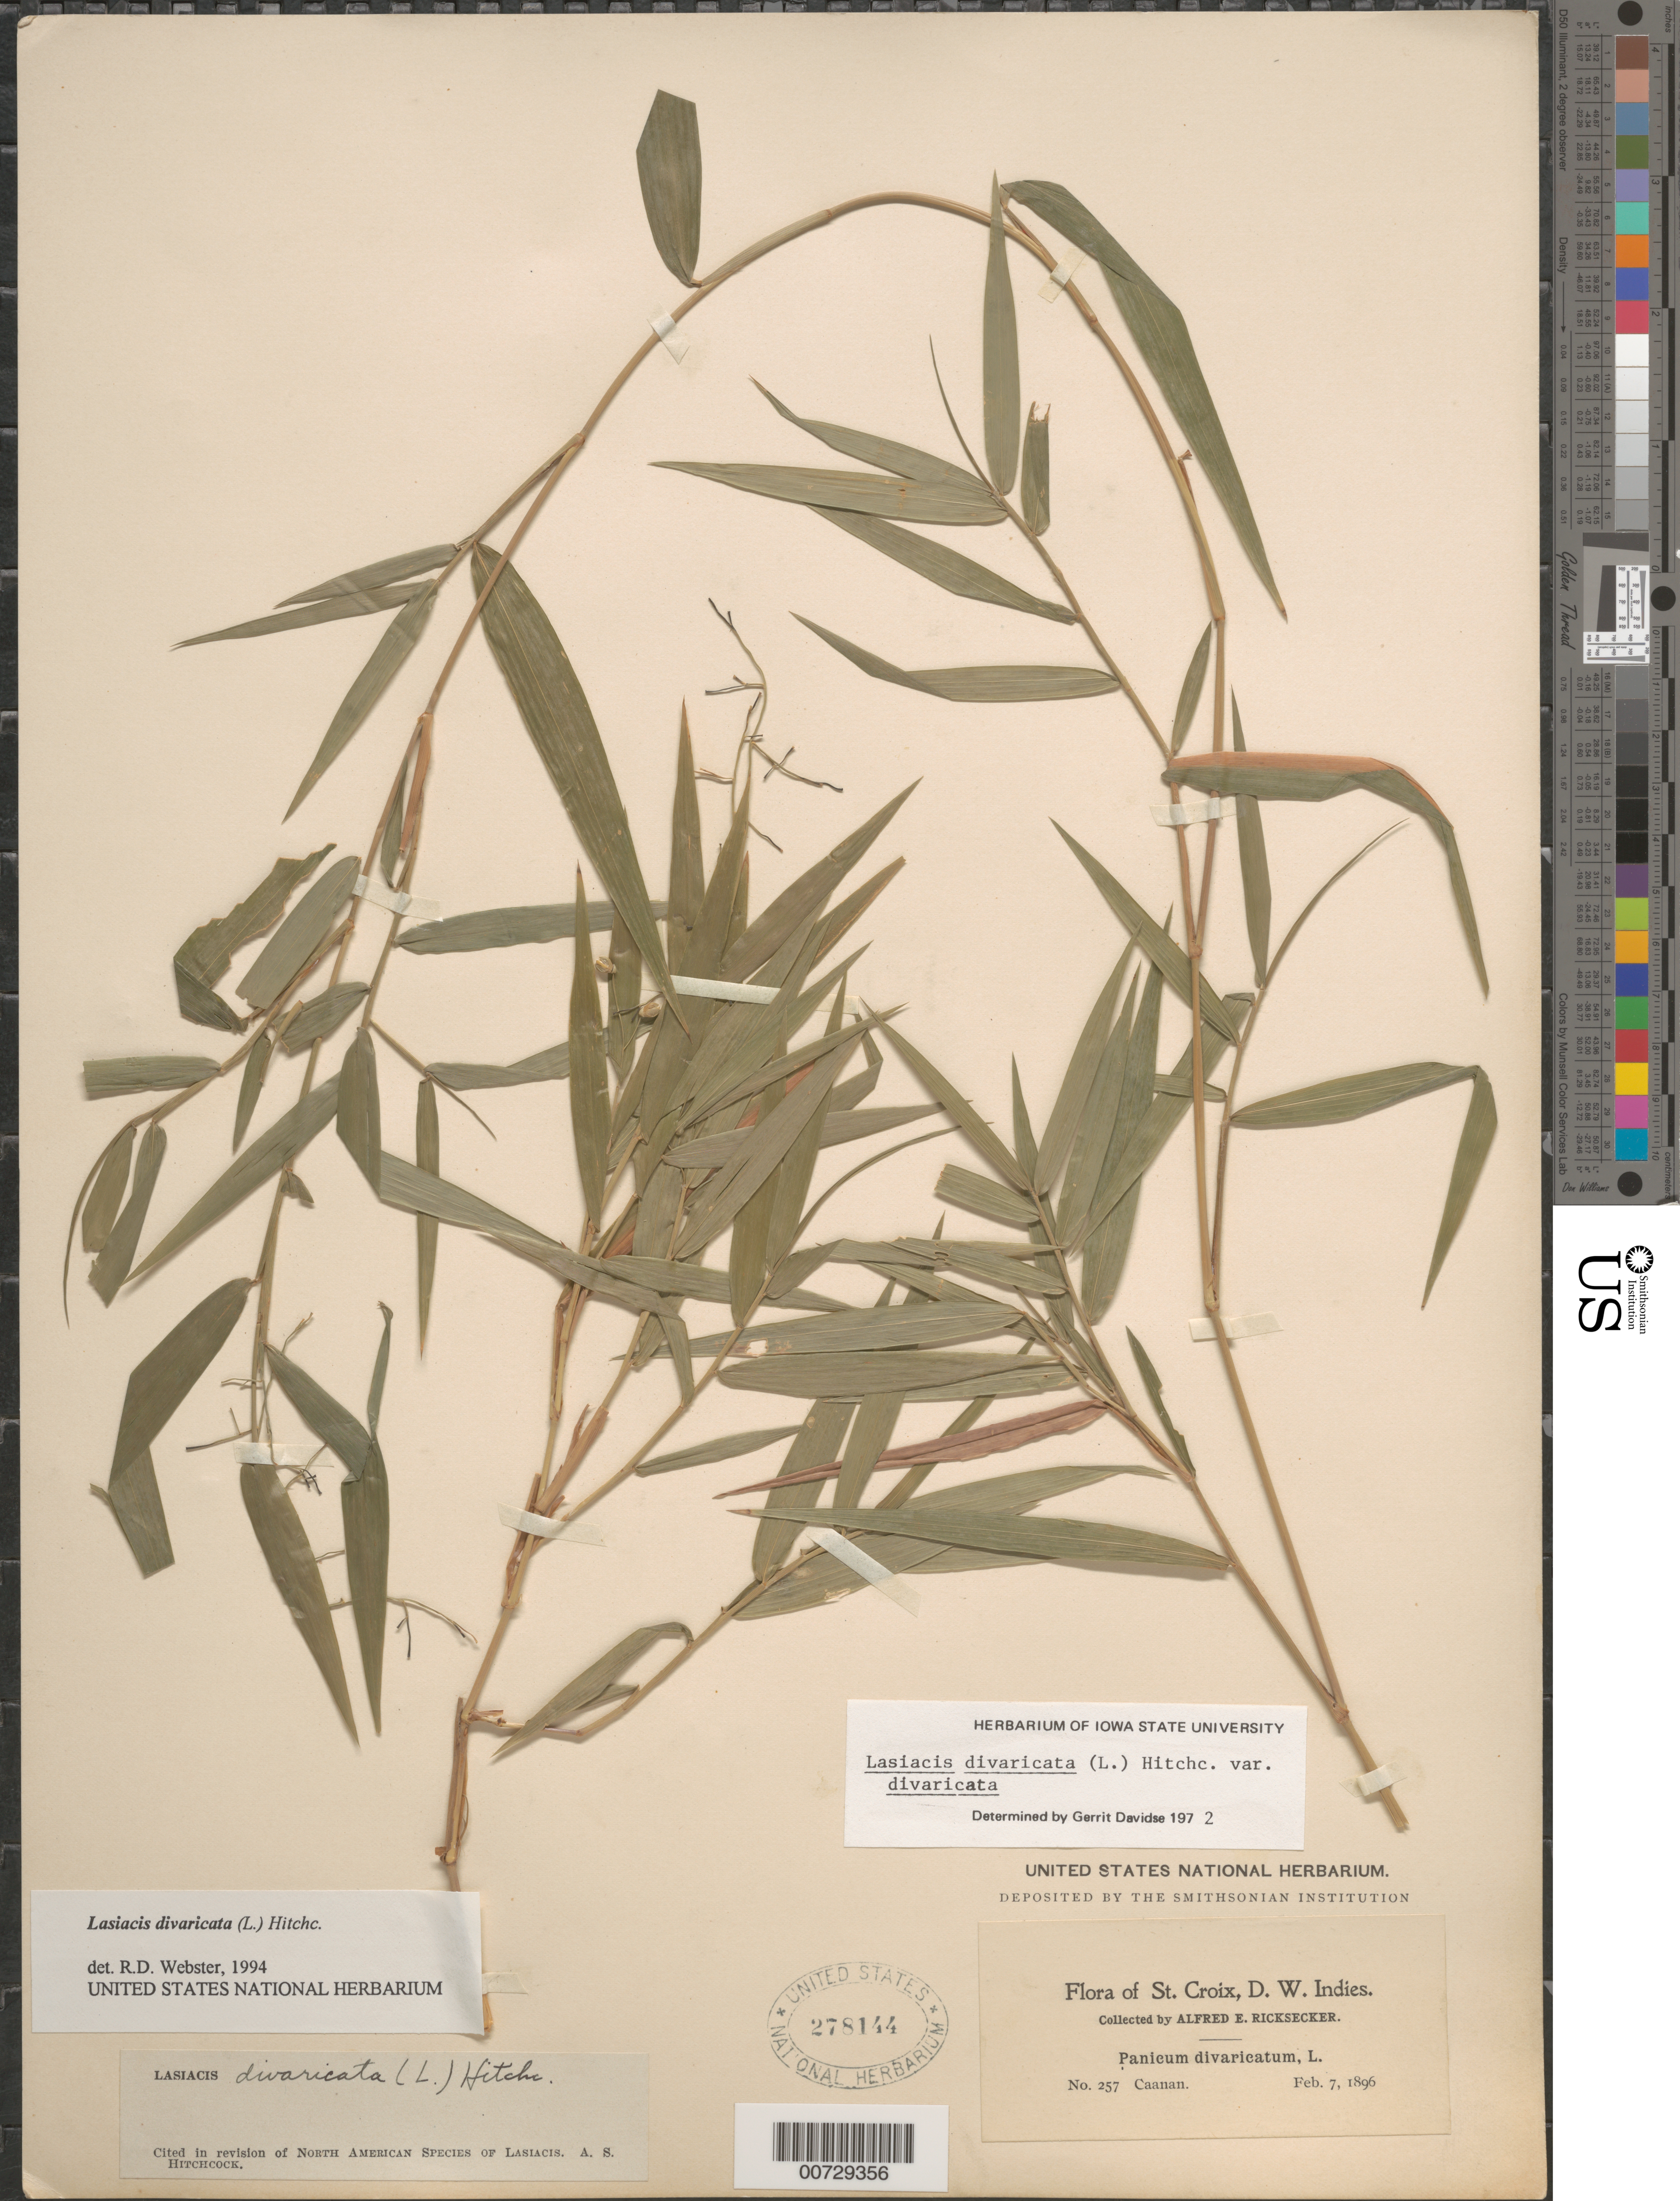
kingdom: Plantae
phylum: Tracheophyta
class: Liliopsida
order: Poales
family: Poaceae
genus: Lasiacis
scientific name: Lasiacis divaricata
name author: (L.) Hitchc.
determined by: Webster, Robert D.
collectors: A. E. Ricksecker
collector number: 257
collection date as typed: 07 Feb 1896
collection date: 1896-02-07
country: U.S. Virgin Islands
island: St. Croix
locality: St. Croix; Caanan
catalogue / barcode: US 278144